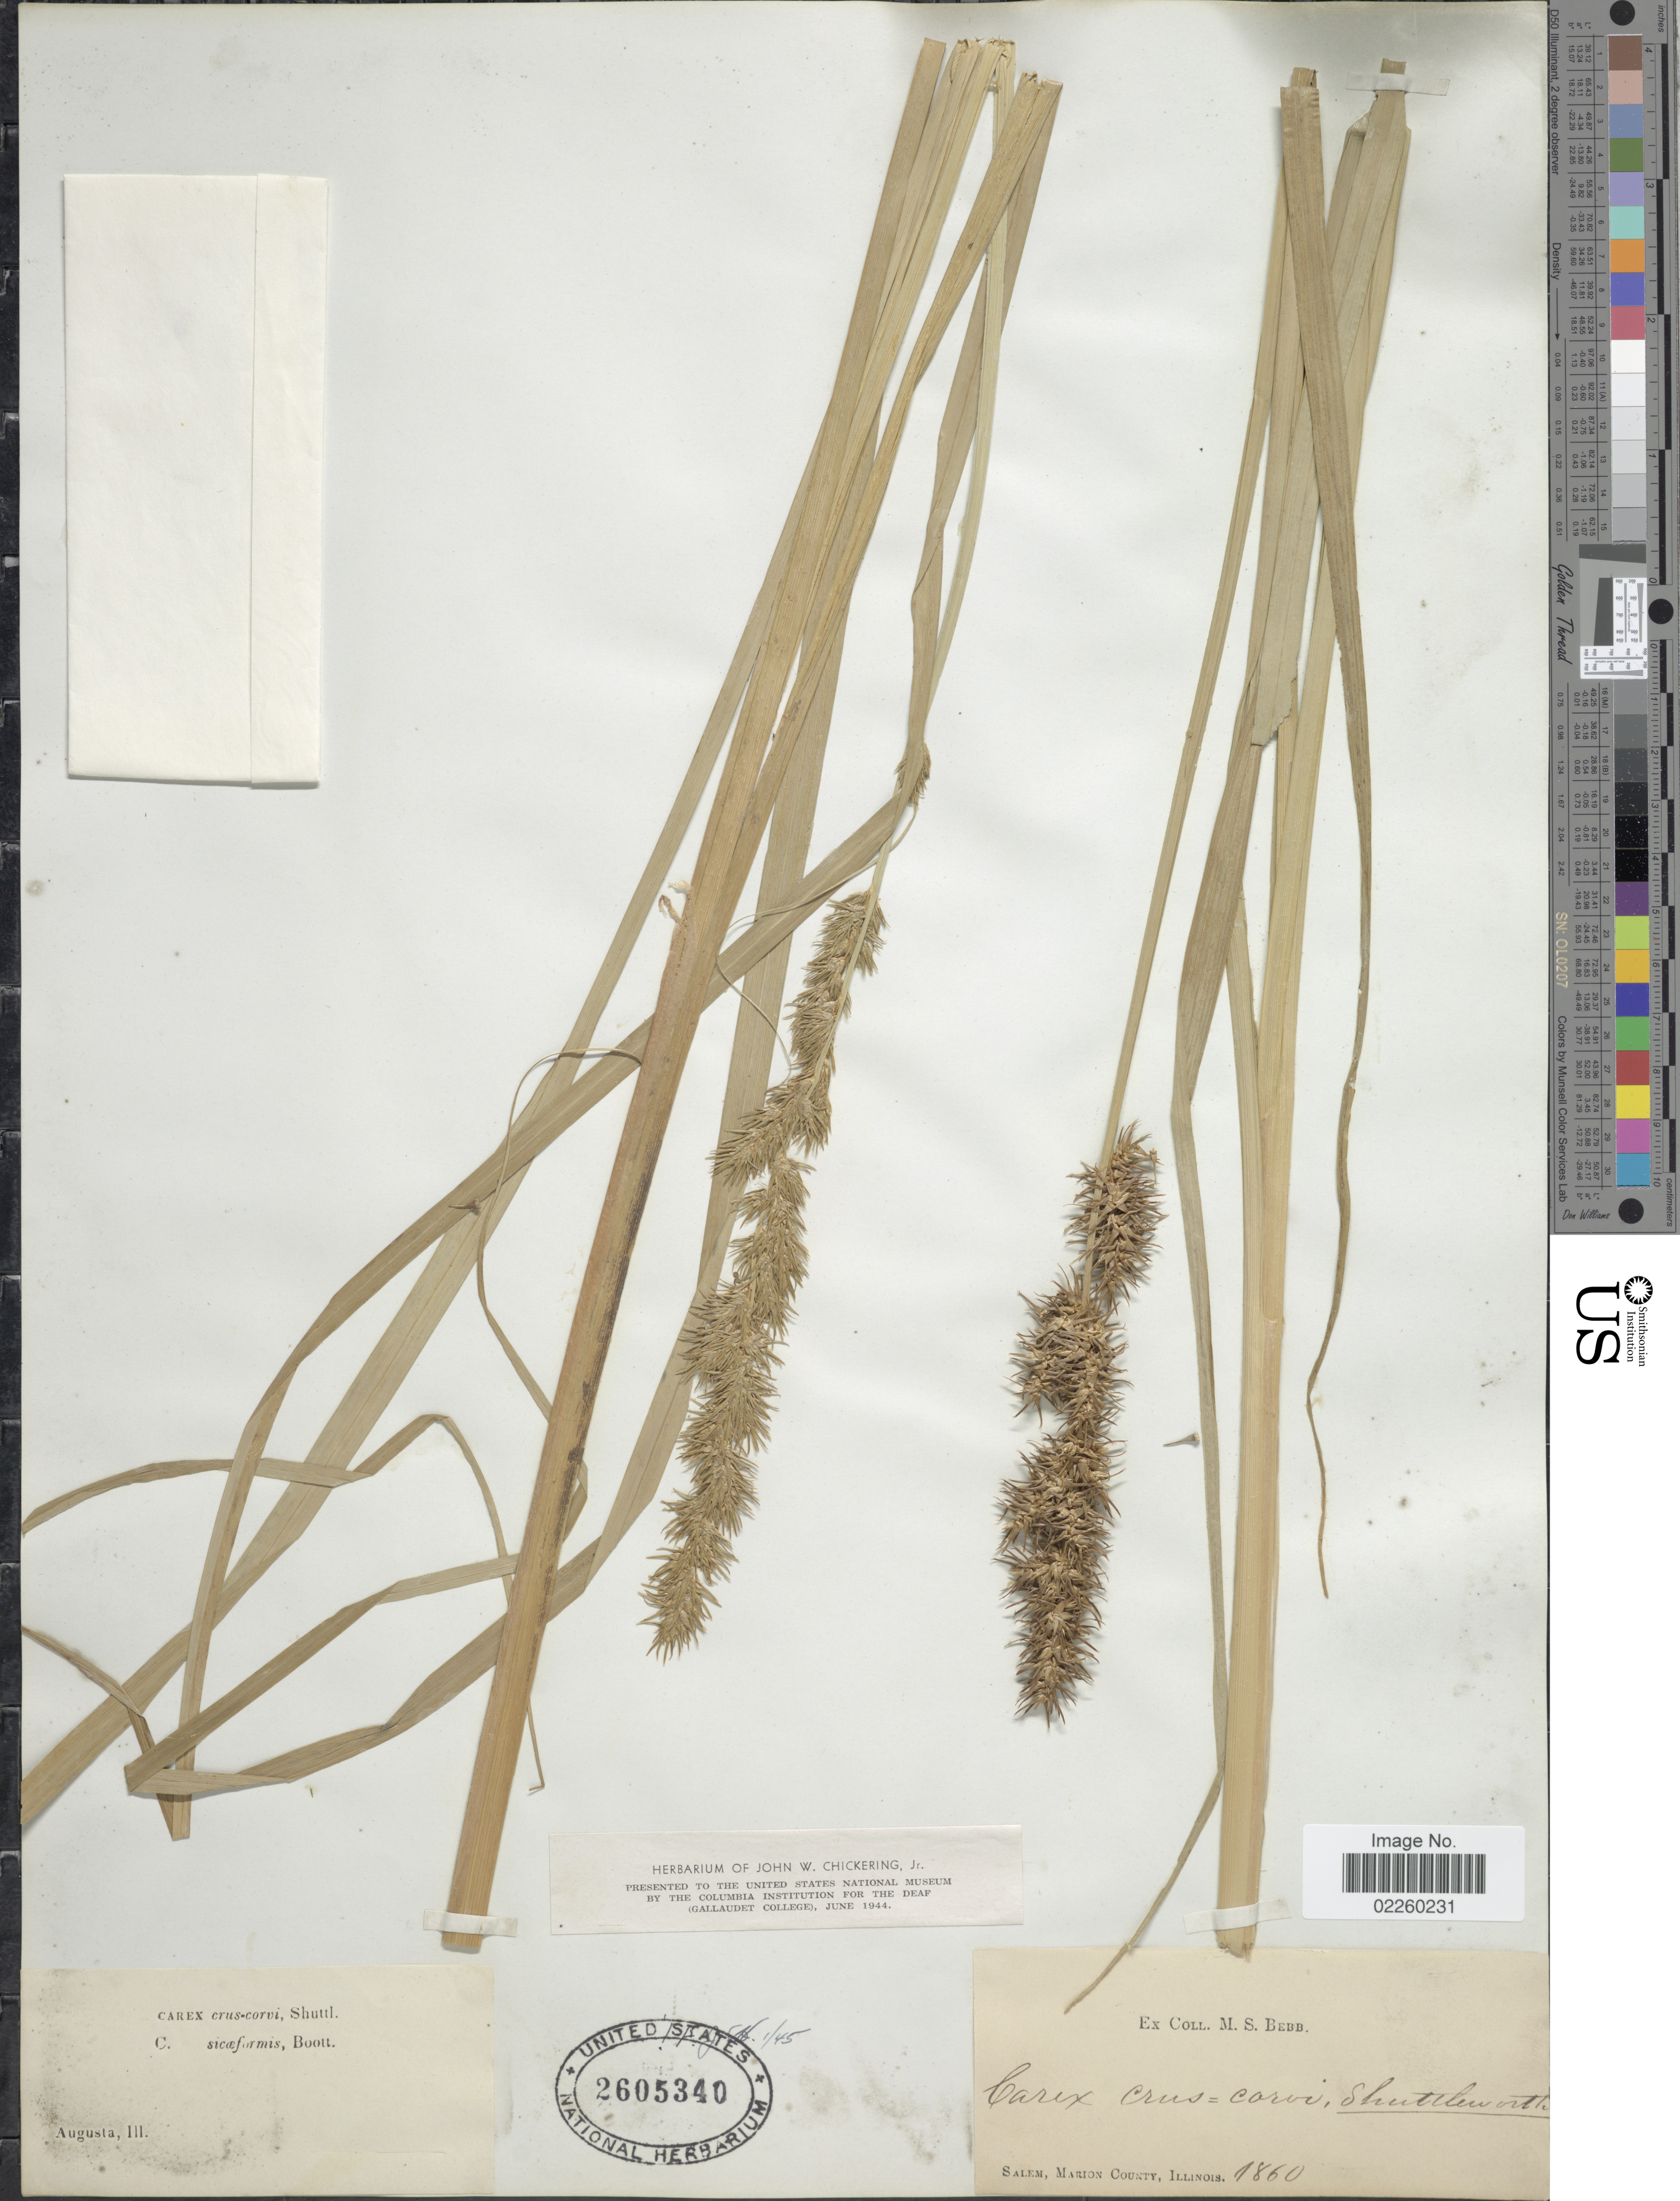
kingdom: Plantae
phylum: Tracheophyta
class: Liliopsida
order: Poales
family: Cyperaceae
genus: Carex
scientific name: Carex crus-corvi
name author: Shuttlew. ex Kunze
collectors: ex Herb. M. S. Bebb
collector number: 1860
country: United States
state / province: Illinois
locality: Salem, Marion County, Augusta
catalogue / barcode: US 2605340